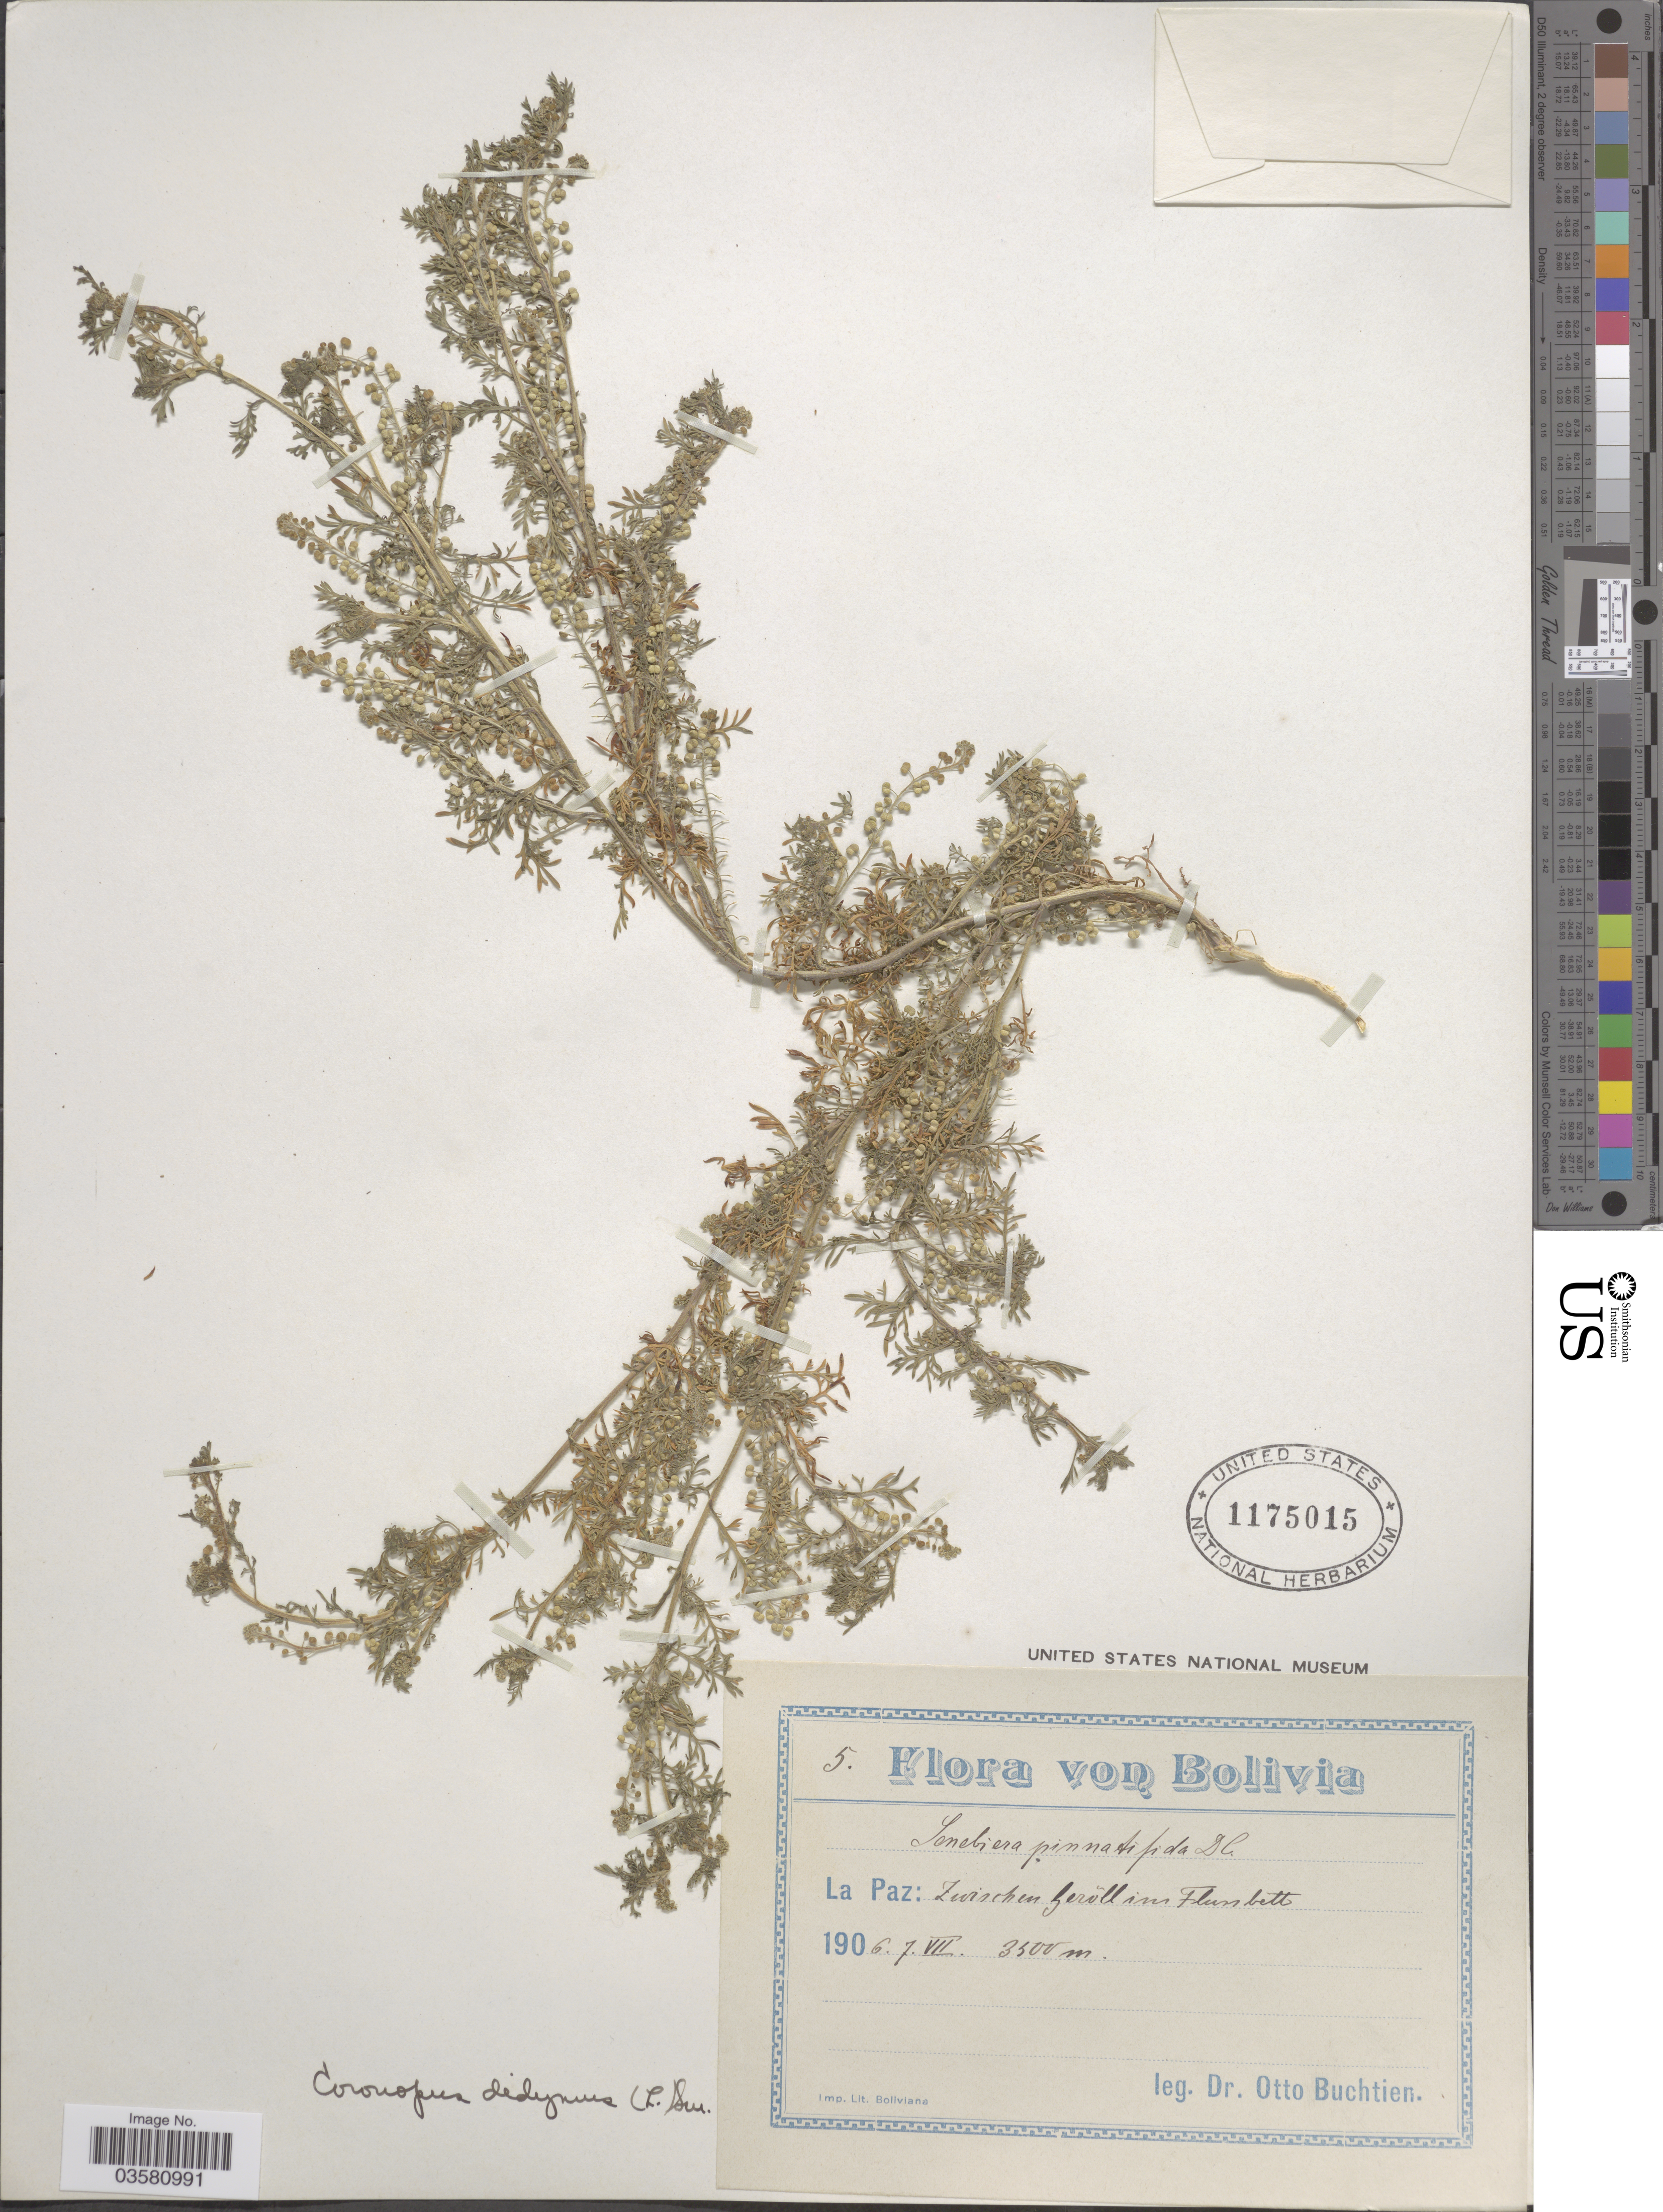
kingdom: Plantae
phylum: Tracheophyta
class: Magnoliopsida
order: Brassicales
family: Brassicaceae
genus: Lepidium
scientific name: Lepidium didymum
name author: L.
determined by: Strong, M. T., (US), Smithsonian Institution - National Museum of Natural History (UNITED STATES)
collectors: O. Buchtien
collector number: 5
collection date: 1906-07-07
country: Bolivia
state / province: La Paz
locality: Zwischen Geröll ins Flussbett.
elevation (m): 3500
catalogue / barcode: US 1175015